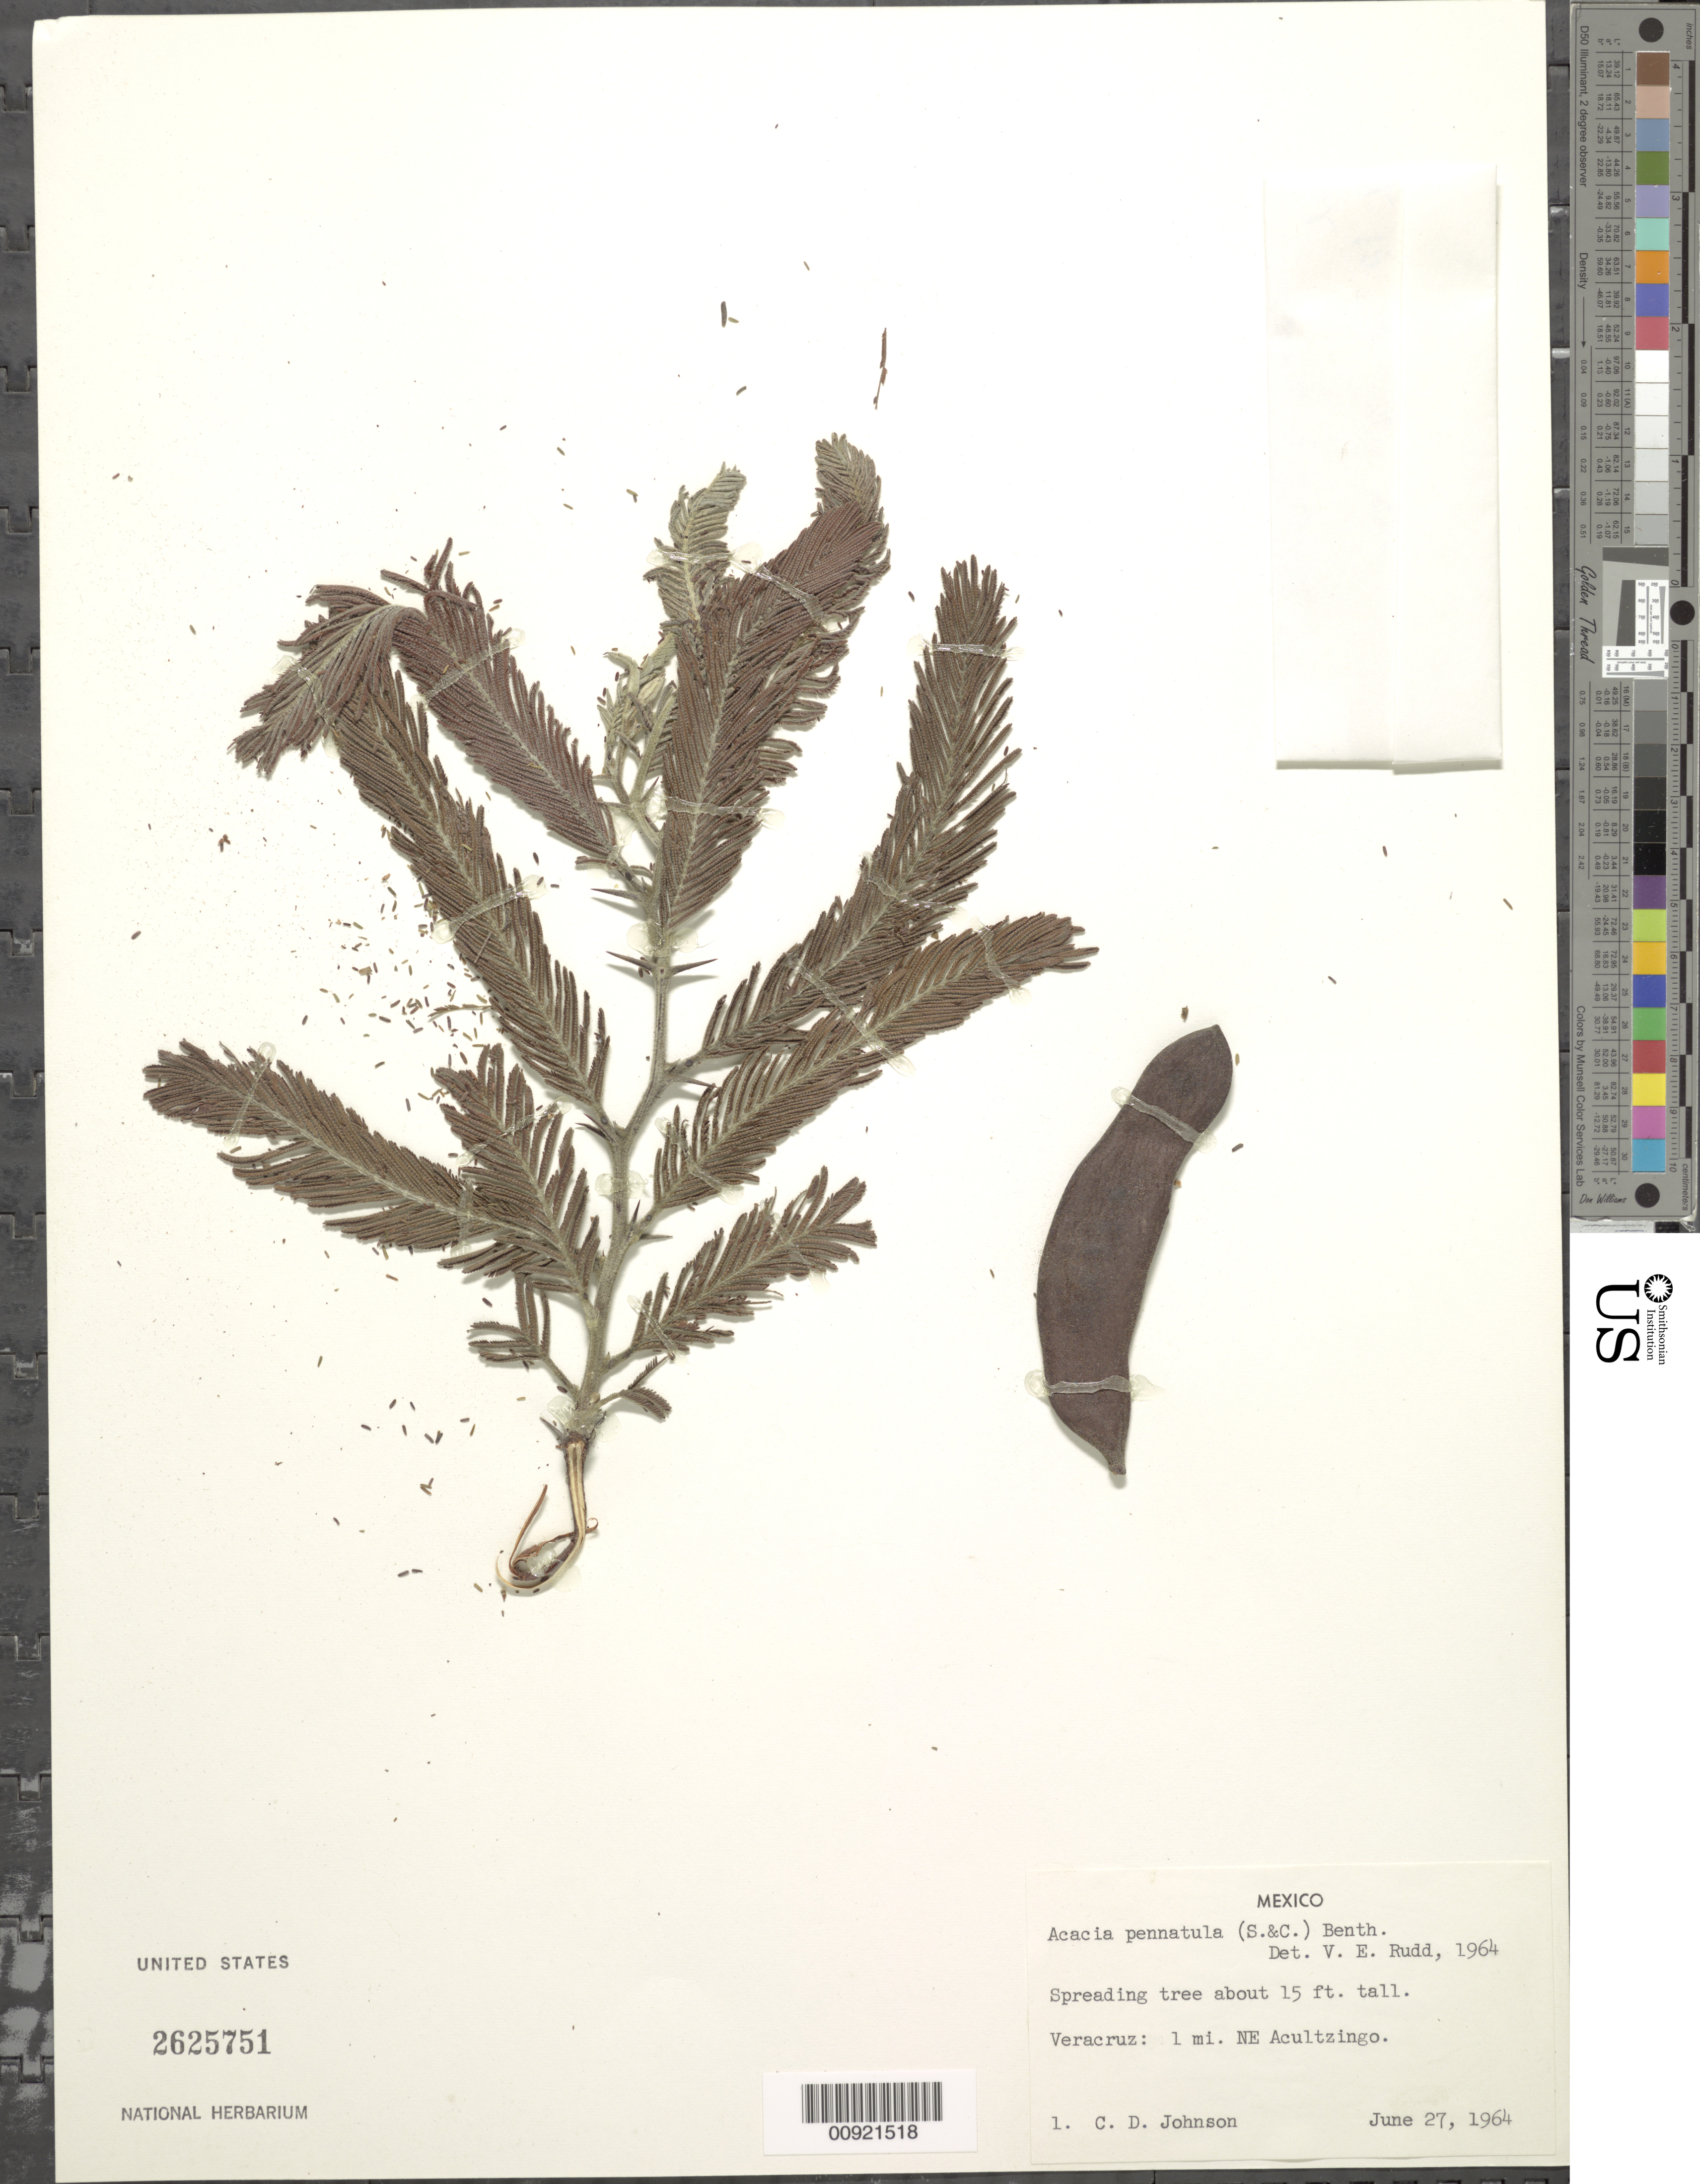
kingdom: Plantae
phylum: Tracheophyta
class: Magnoliopsida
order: Fabales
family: Fabaceae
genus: Vachellia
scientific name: Vachellia pennatula var. pennatula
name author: (Schltdl. & Cham.) Seigler & Ebinger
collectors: C. D. Johnson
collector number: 1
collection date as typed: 27 Jun 1964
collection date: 1964-06-27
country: Mexico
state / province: Veracruz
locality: Veracruz: 1 mi. NE Acultzingo.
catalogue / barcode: US 2625751